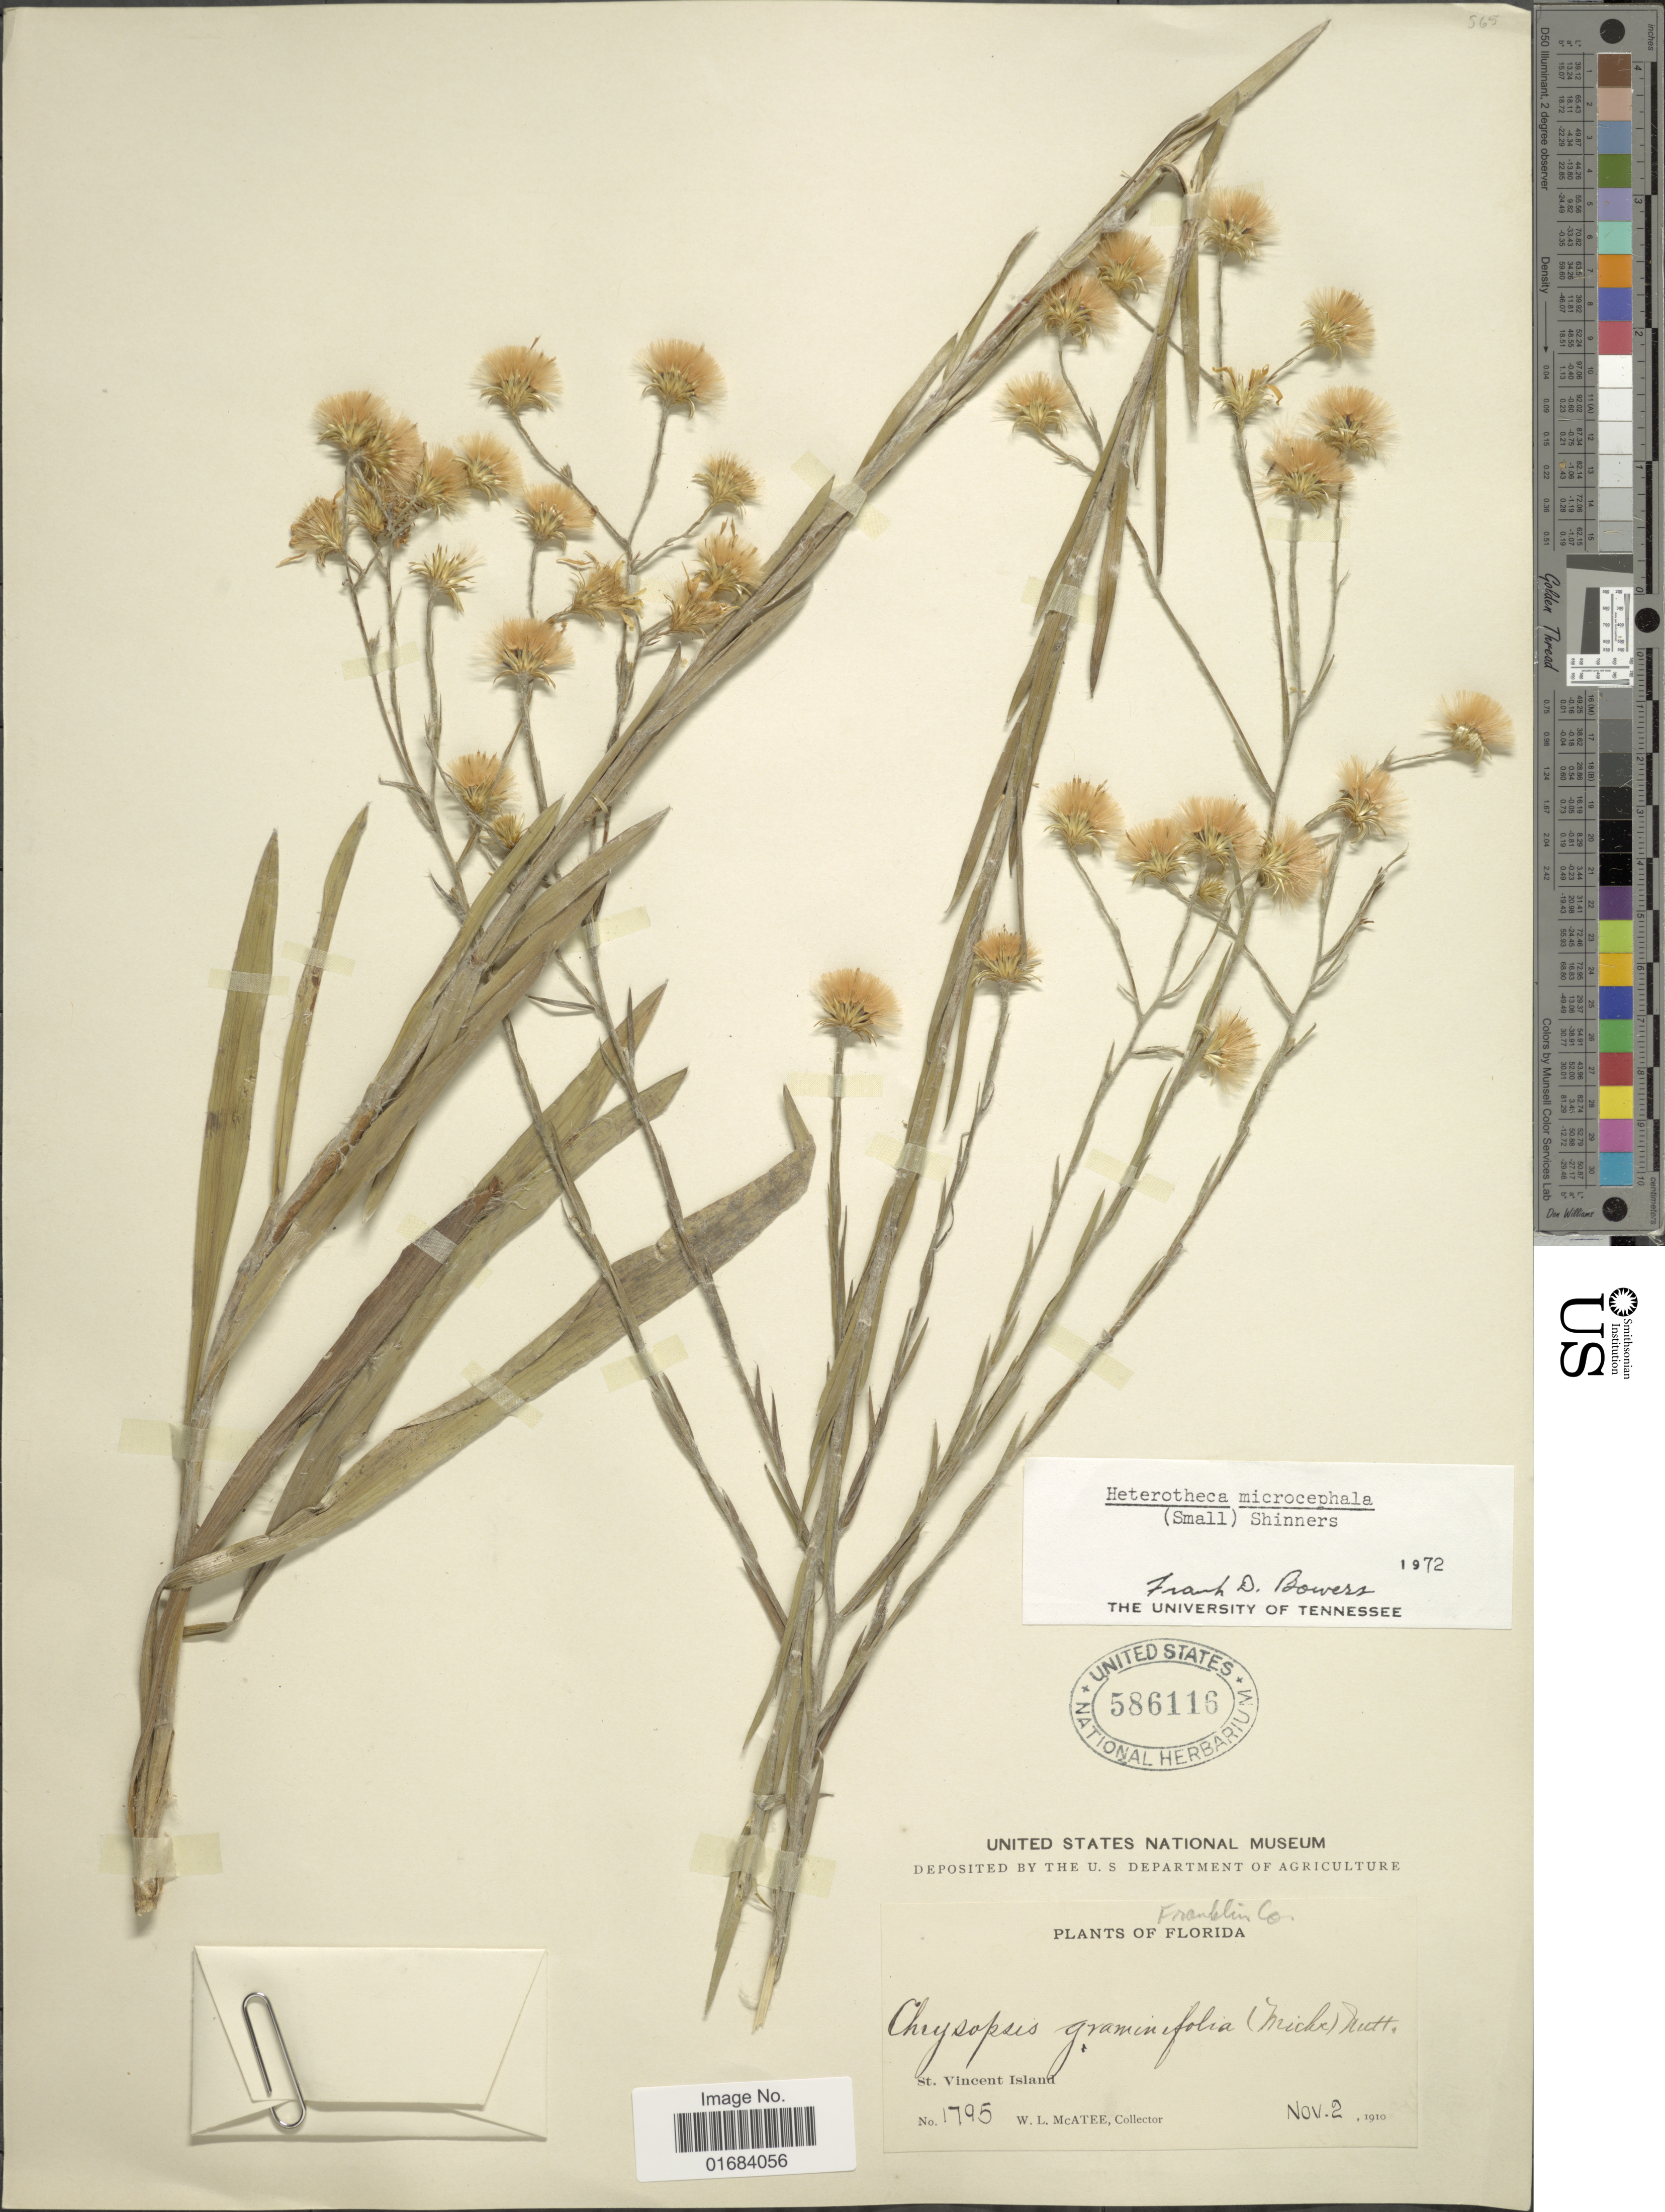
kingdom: Plantae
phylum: Tracheophyta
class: Magnoliopsida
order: Asterales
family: Asteraceae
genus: Pityopsis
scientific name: Pityopsis microcephala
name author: Small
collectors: W. McAtee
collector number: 1795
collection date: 1910-11-02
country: United States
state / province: Florida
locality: St. Vincent Island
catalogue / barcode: US 586116